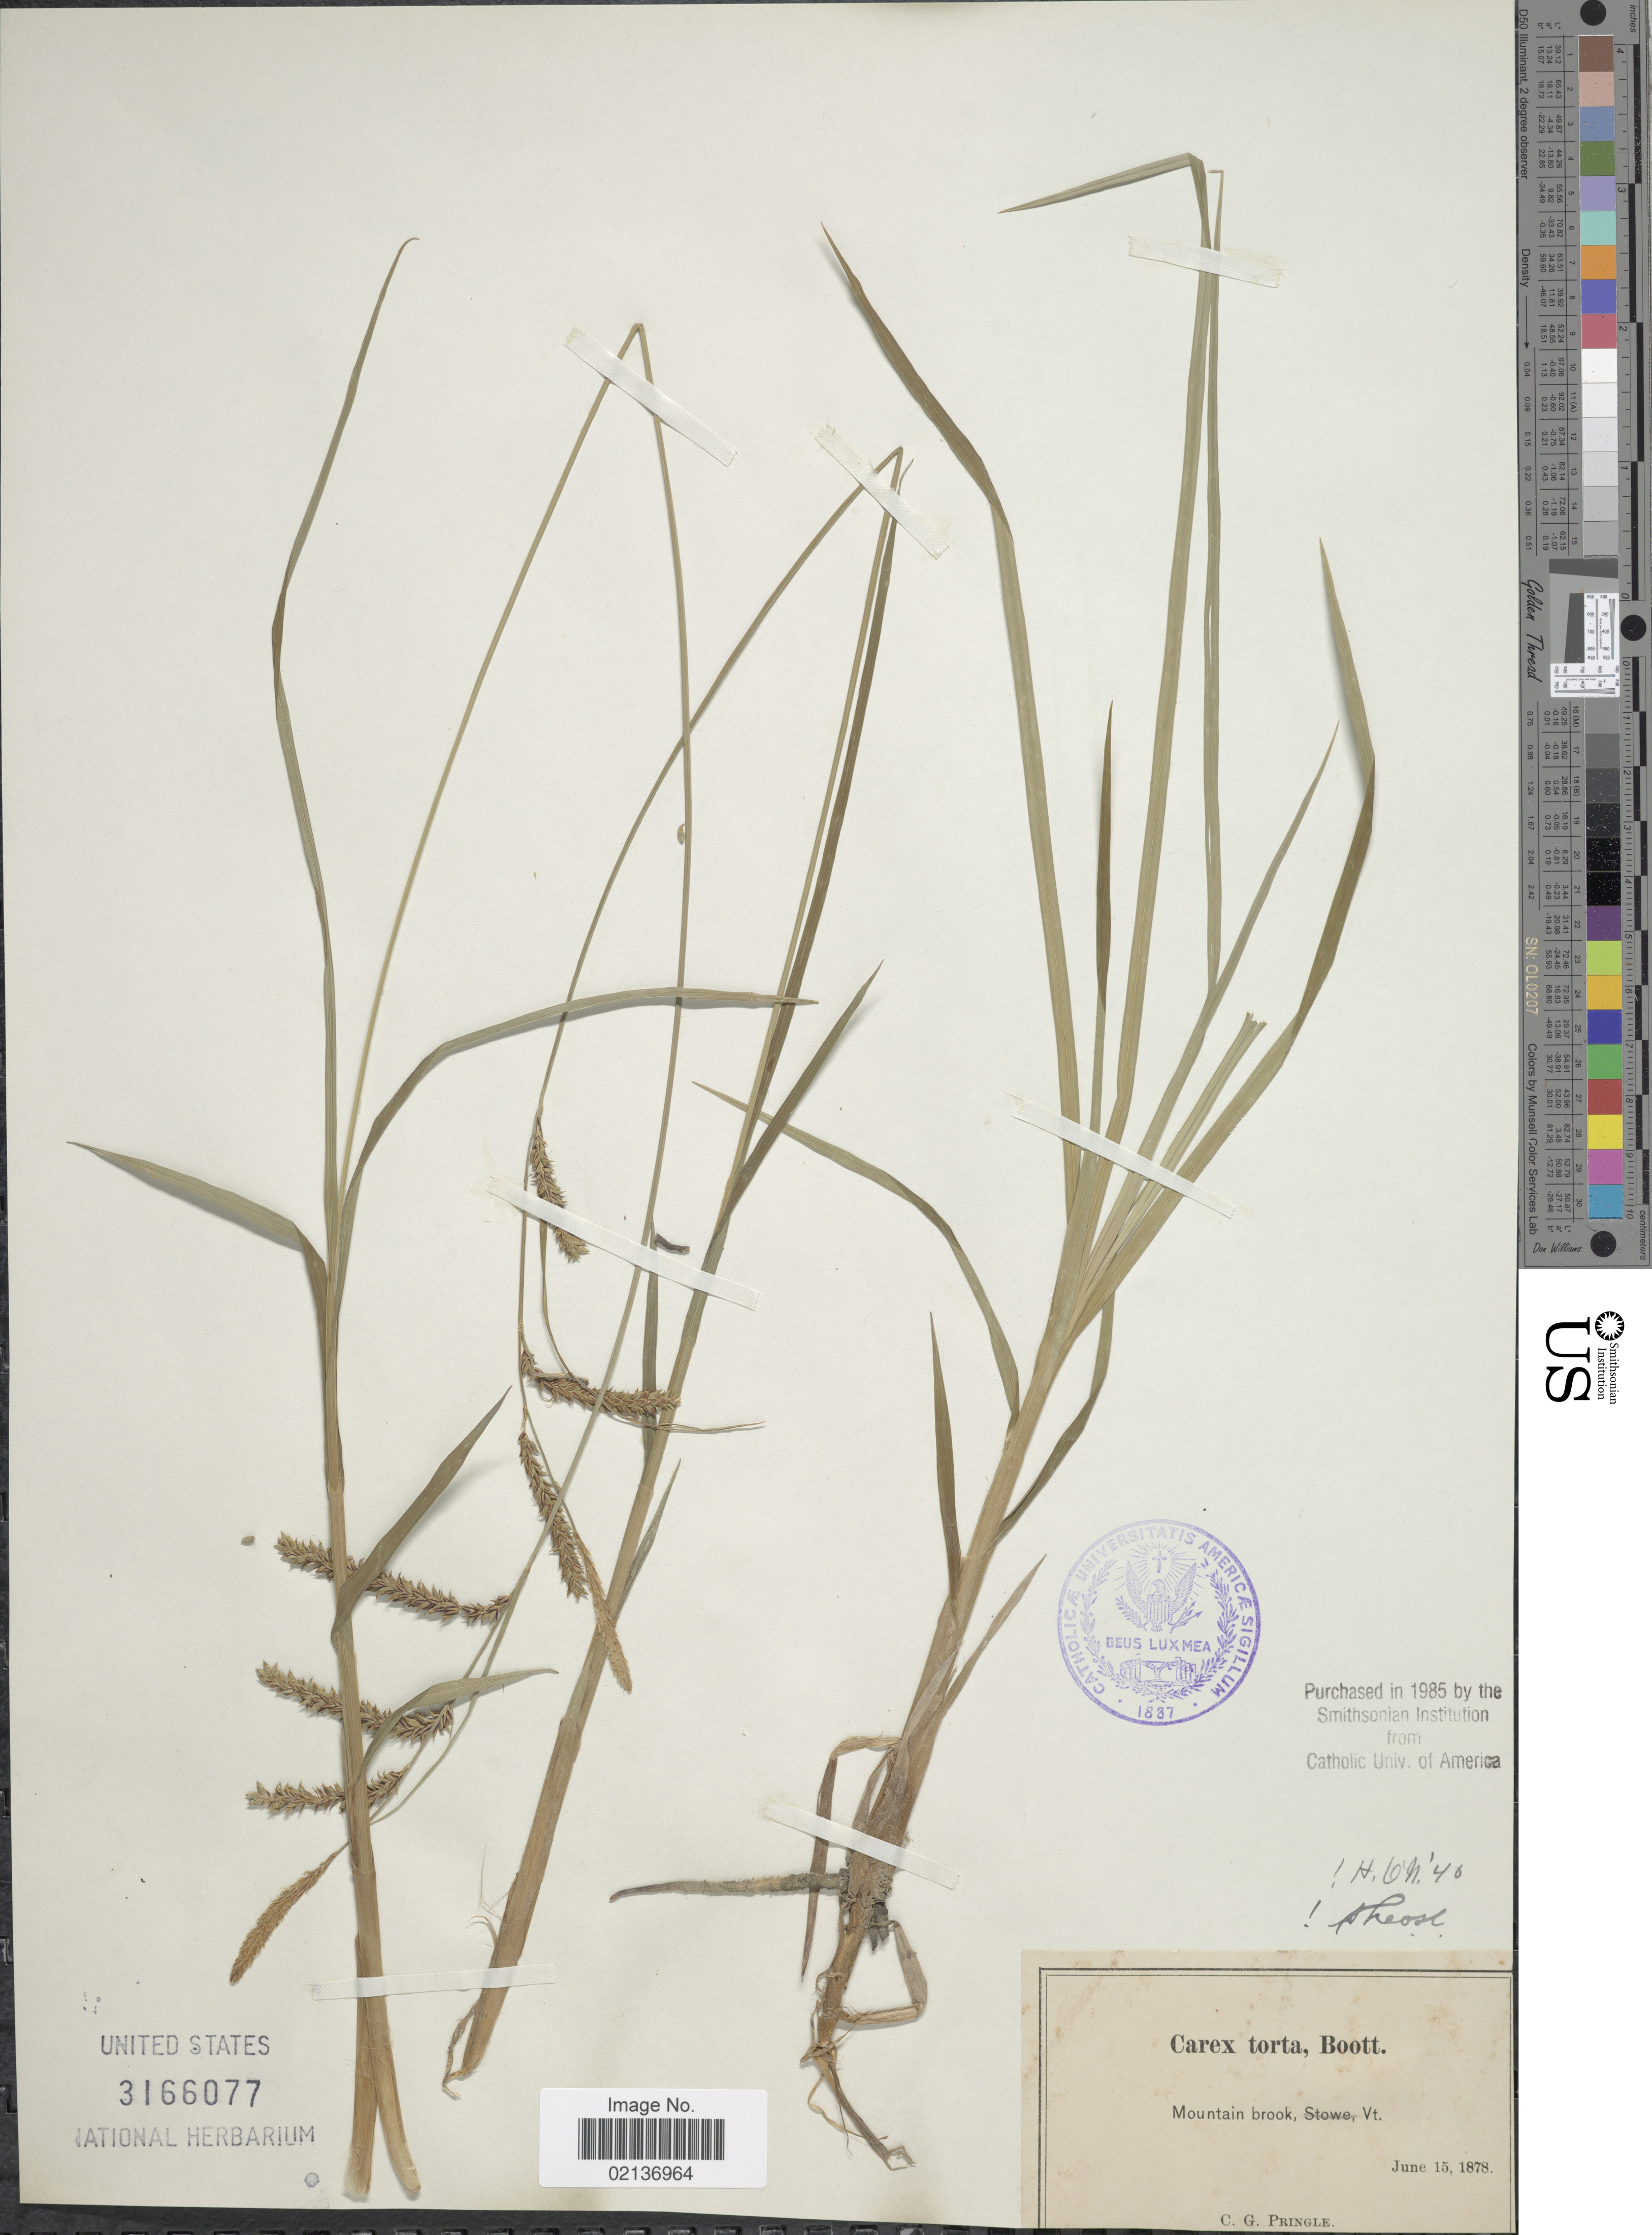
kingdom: Plantae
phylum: Tracheophyta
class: Liliopsida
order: Poales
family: Cyperaceae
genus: Carex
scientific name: Carex torta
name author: Boott ex Tuck.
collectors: C. G. Pringle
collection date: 1878-06-15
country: United States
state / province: Vermont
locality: Mountain brook, Vt.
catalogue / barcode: US 3166077